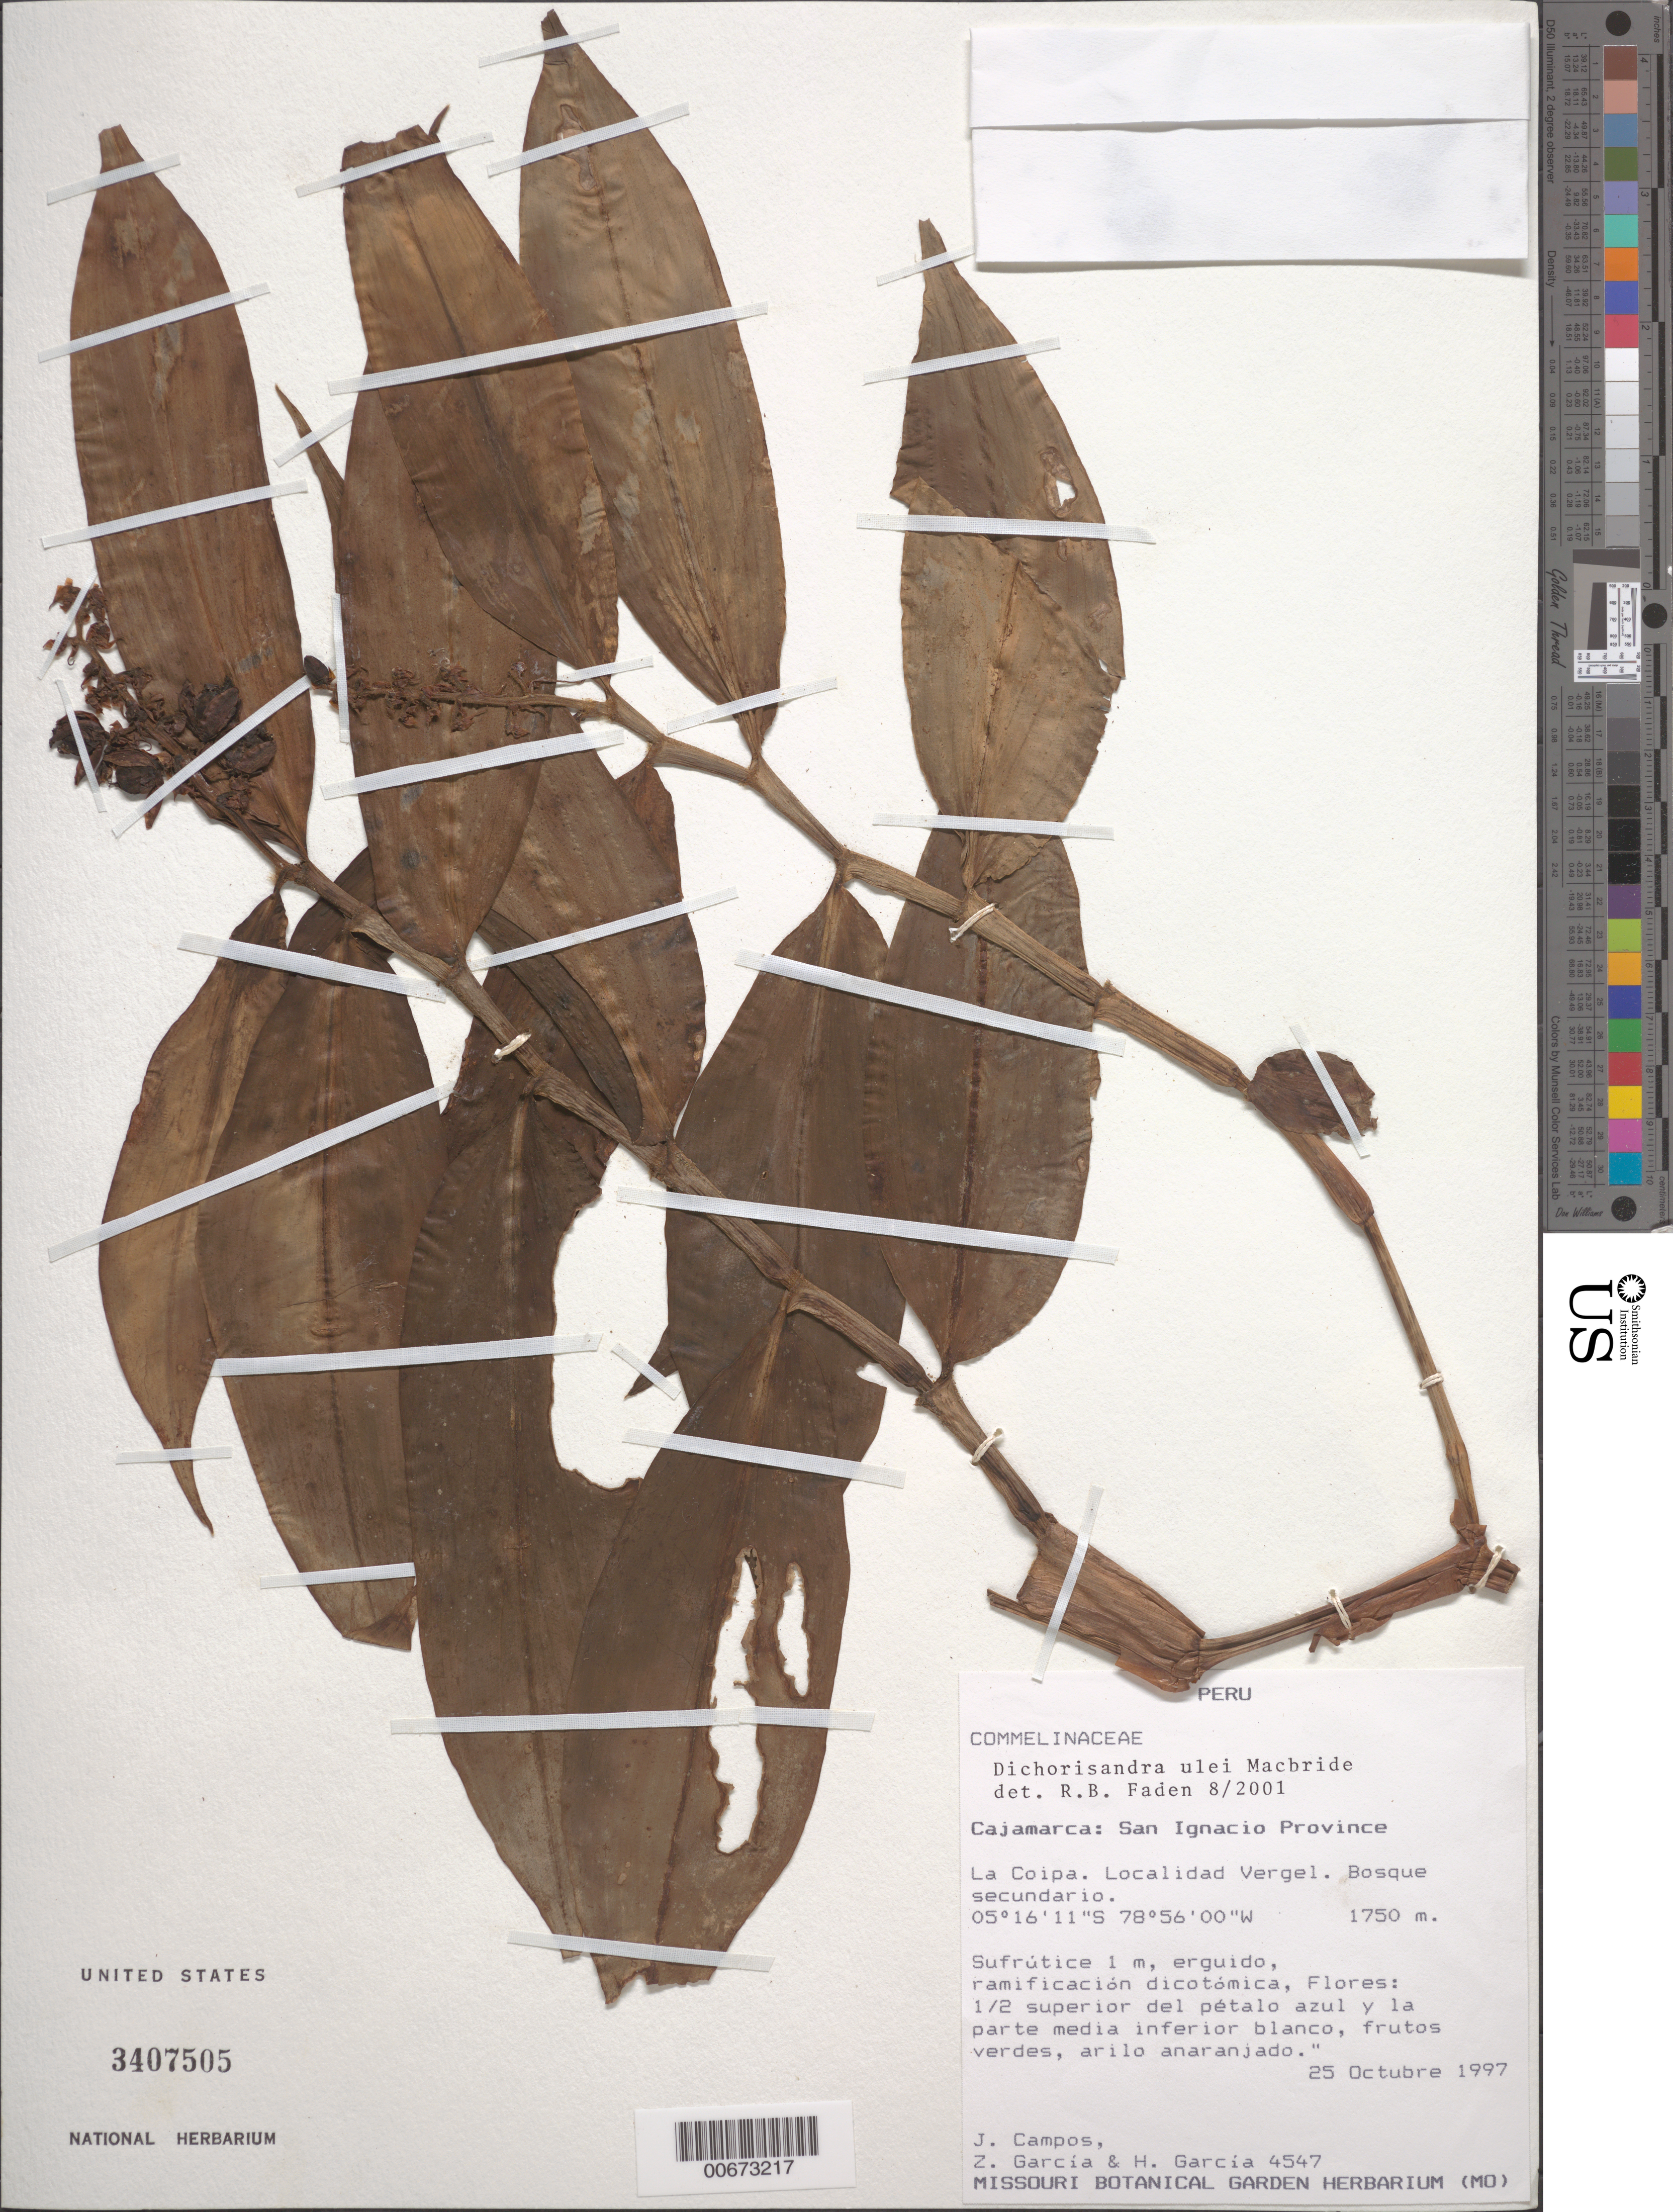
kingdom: Plantae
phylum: Tracheophyta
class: Liliopsida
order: Commelinales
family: Commelinaceae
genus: Dichorisandra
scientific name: Dichorisandra ulei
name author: J.F. Macbr.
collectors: J. Campos, Z. Garcia & H. Garcia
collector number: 4547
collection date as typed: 25 Oct 1997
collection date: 1997-10-25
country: Peru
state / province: Cajamarca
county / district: San Ignacio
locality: La Coipa, Vergel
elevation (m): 1750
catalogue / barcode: US 3407505